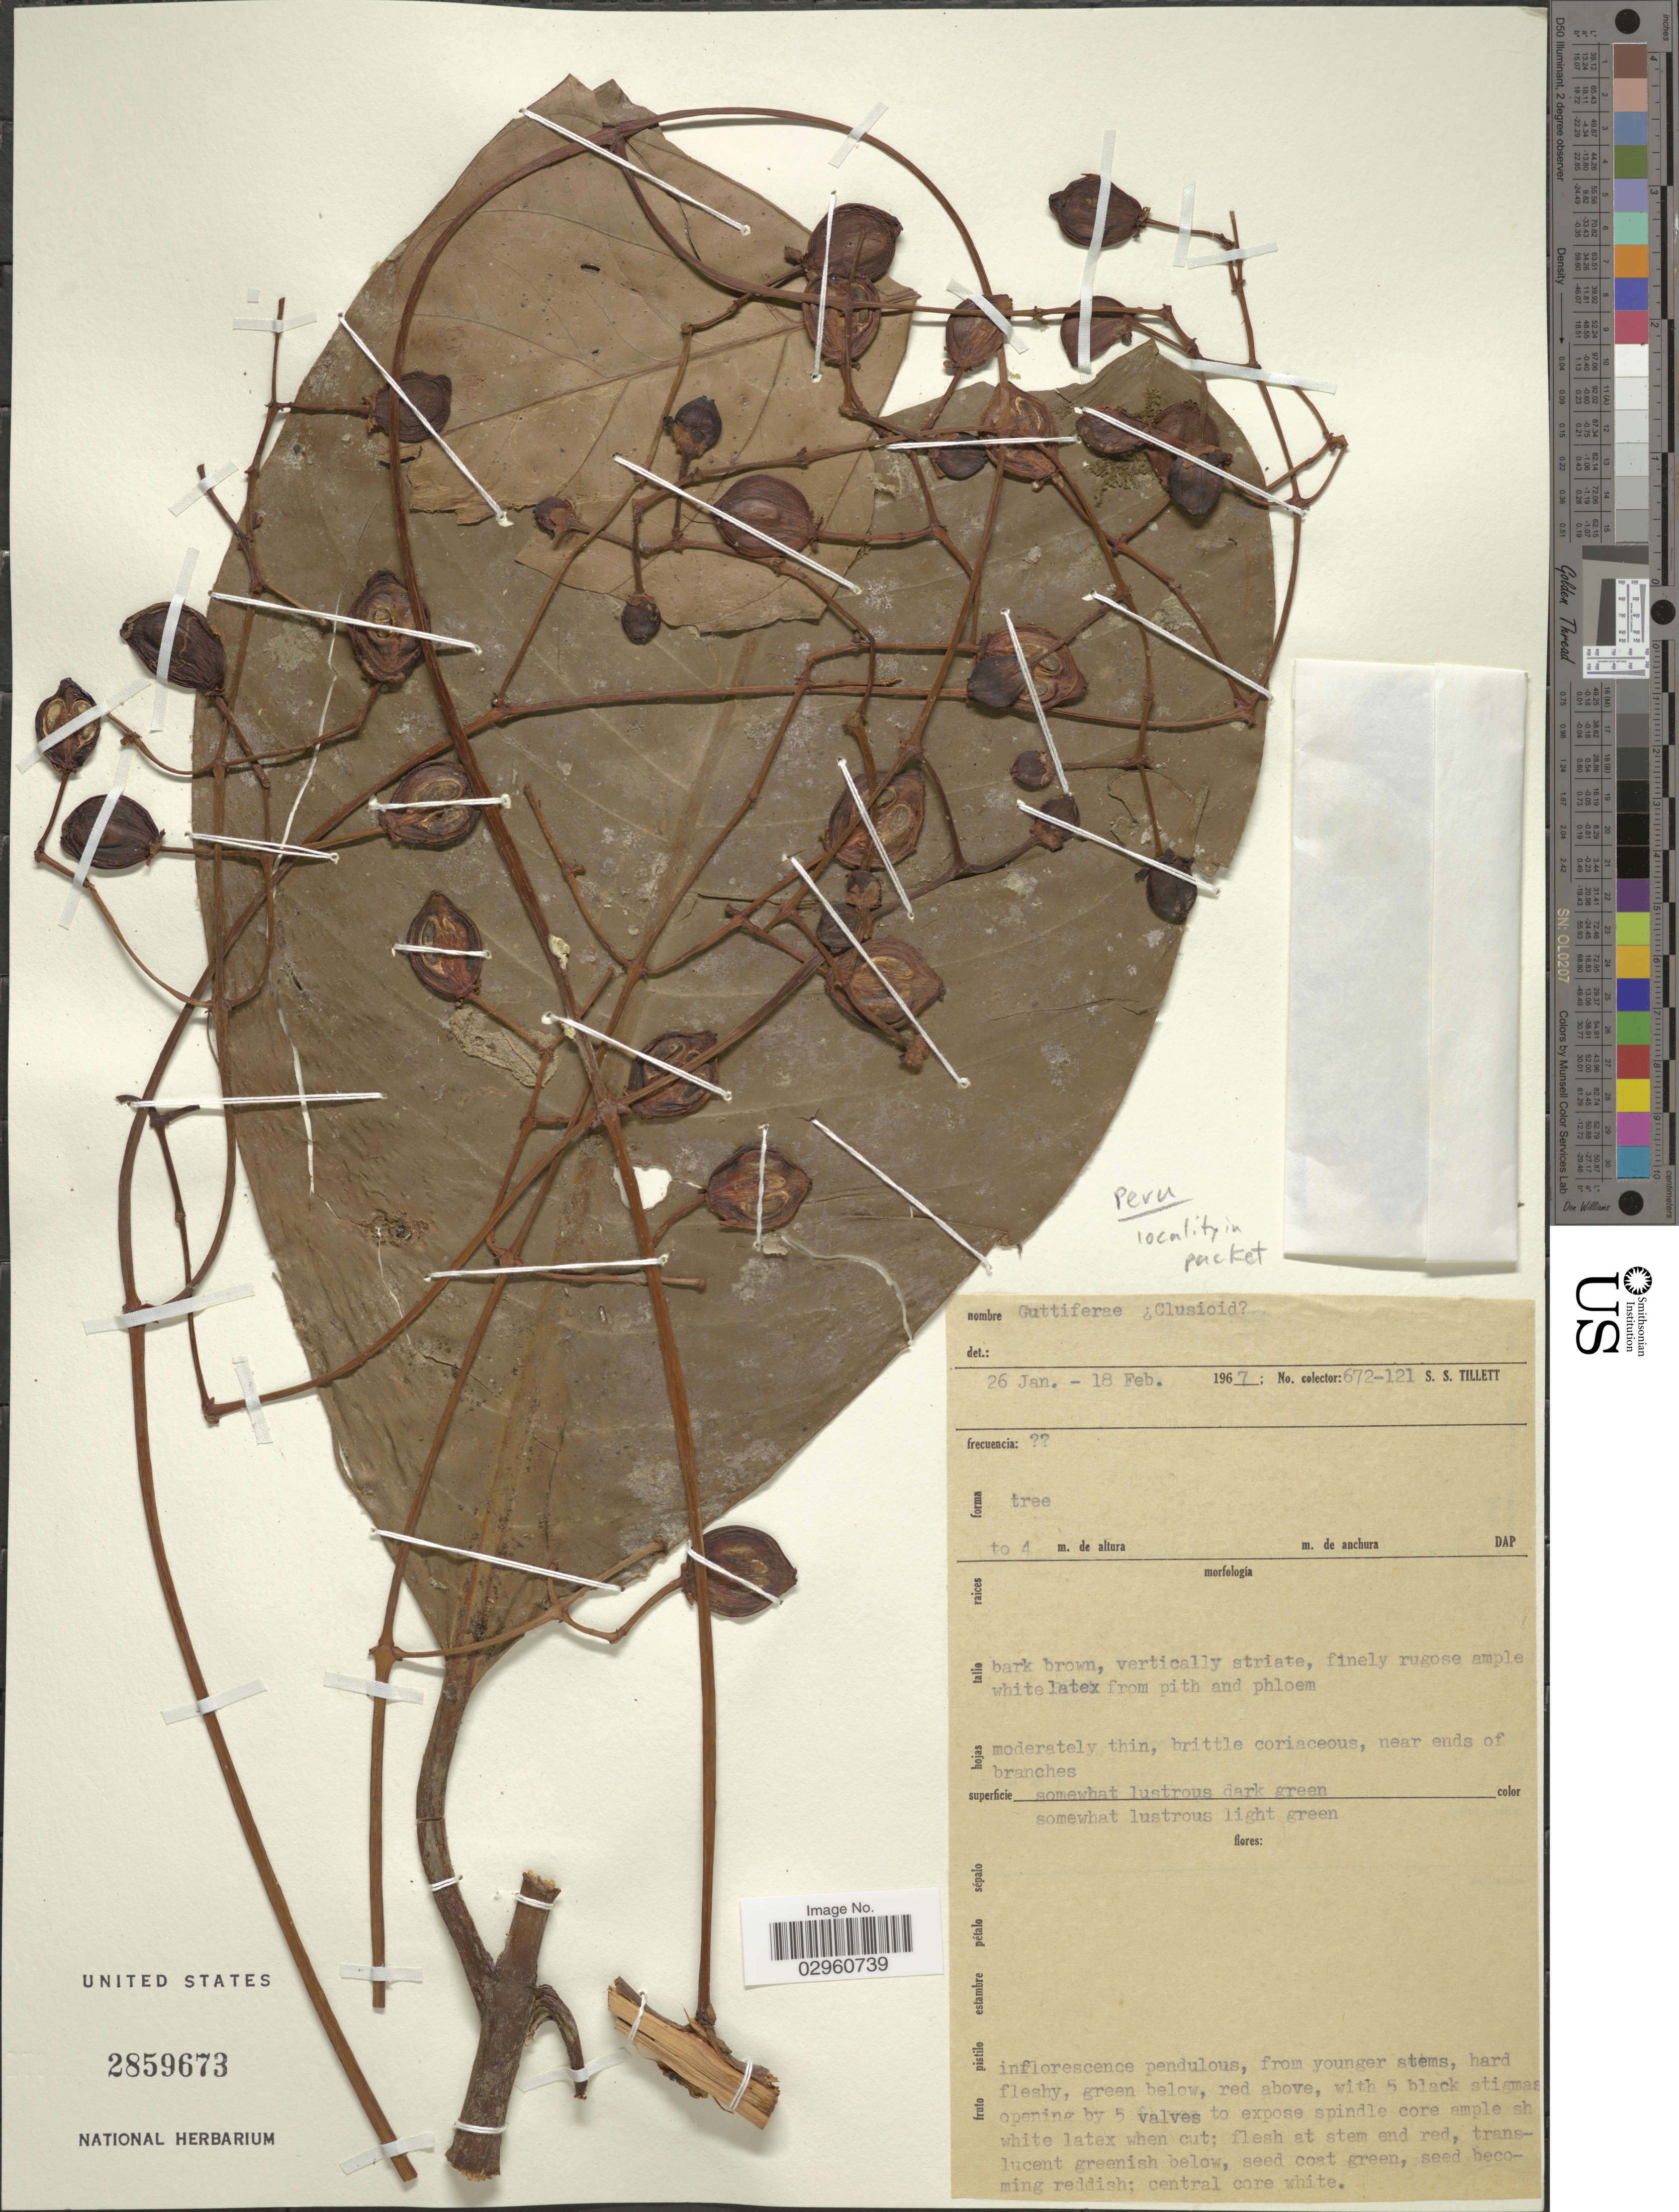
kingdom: Plantae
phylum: Tracheophyta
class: Magnoliopsida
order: Malpighiales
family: Clusiaceae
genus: Chrysochlamys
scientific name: Chrysochlamys sp.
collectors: S. S. Tillett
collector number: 672-121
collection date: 1967-01-26/1967-02-18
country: Peru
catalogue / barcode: US 2859673